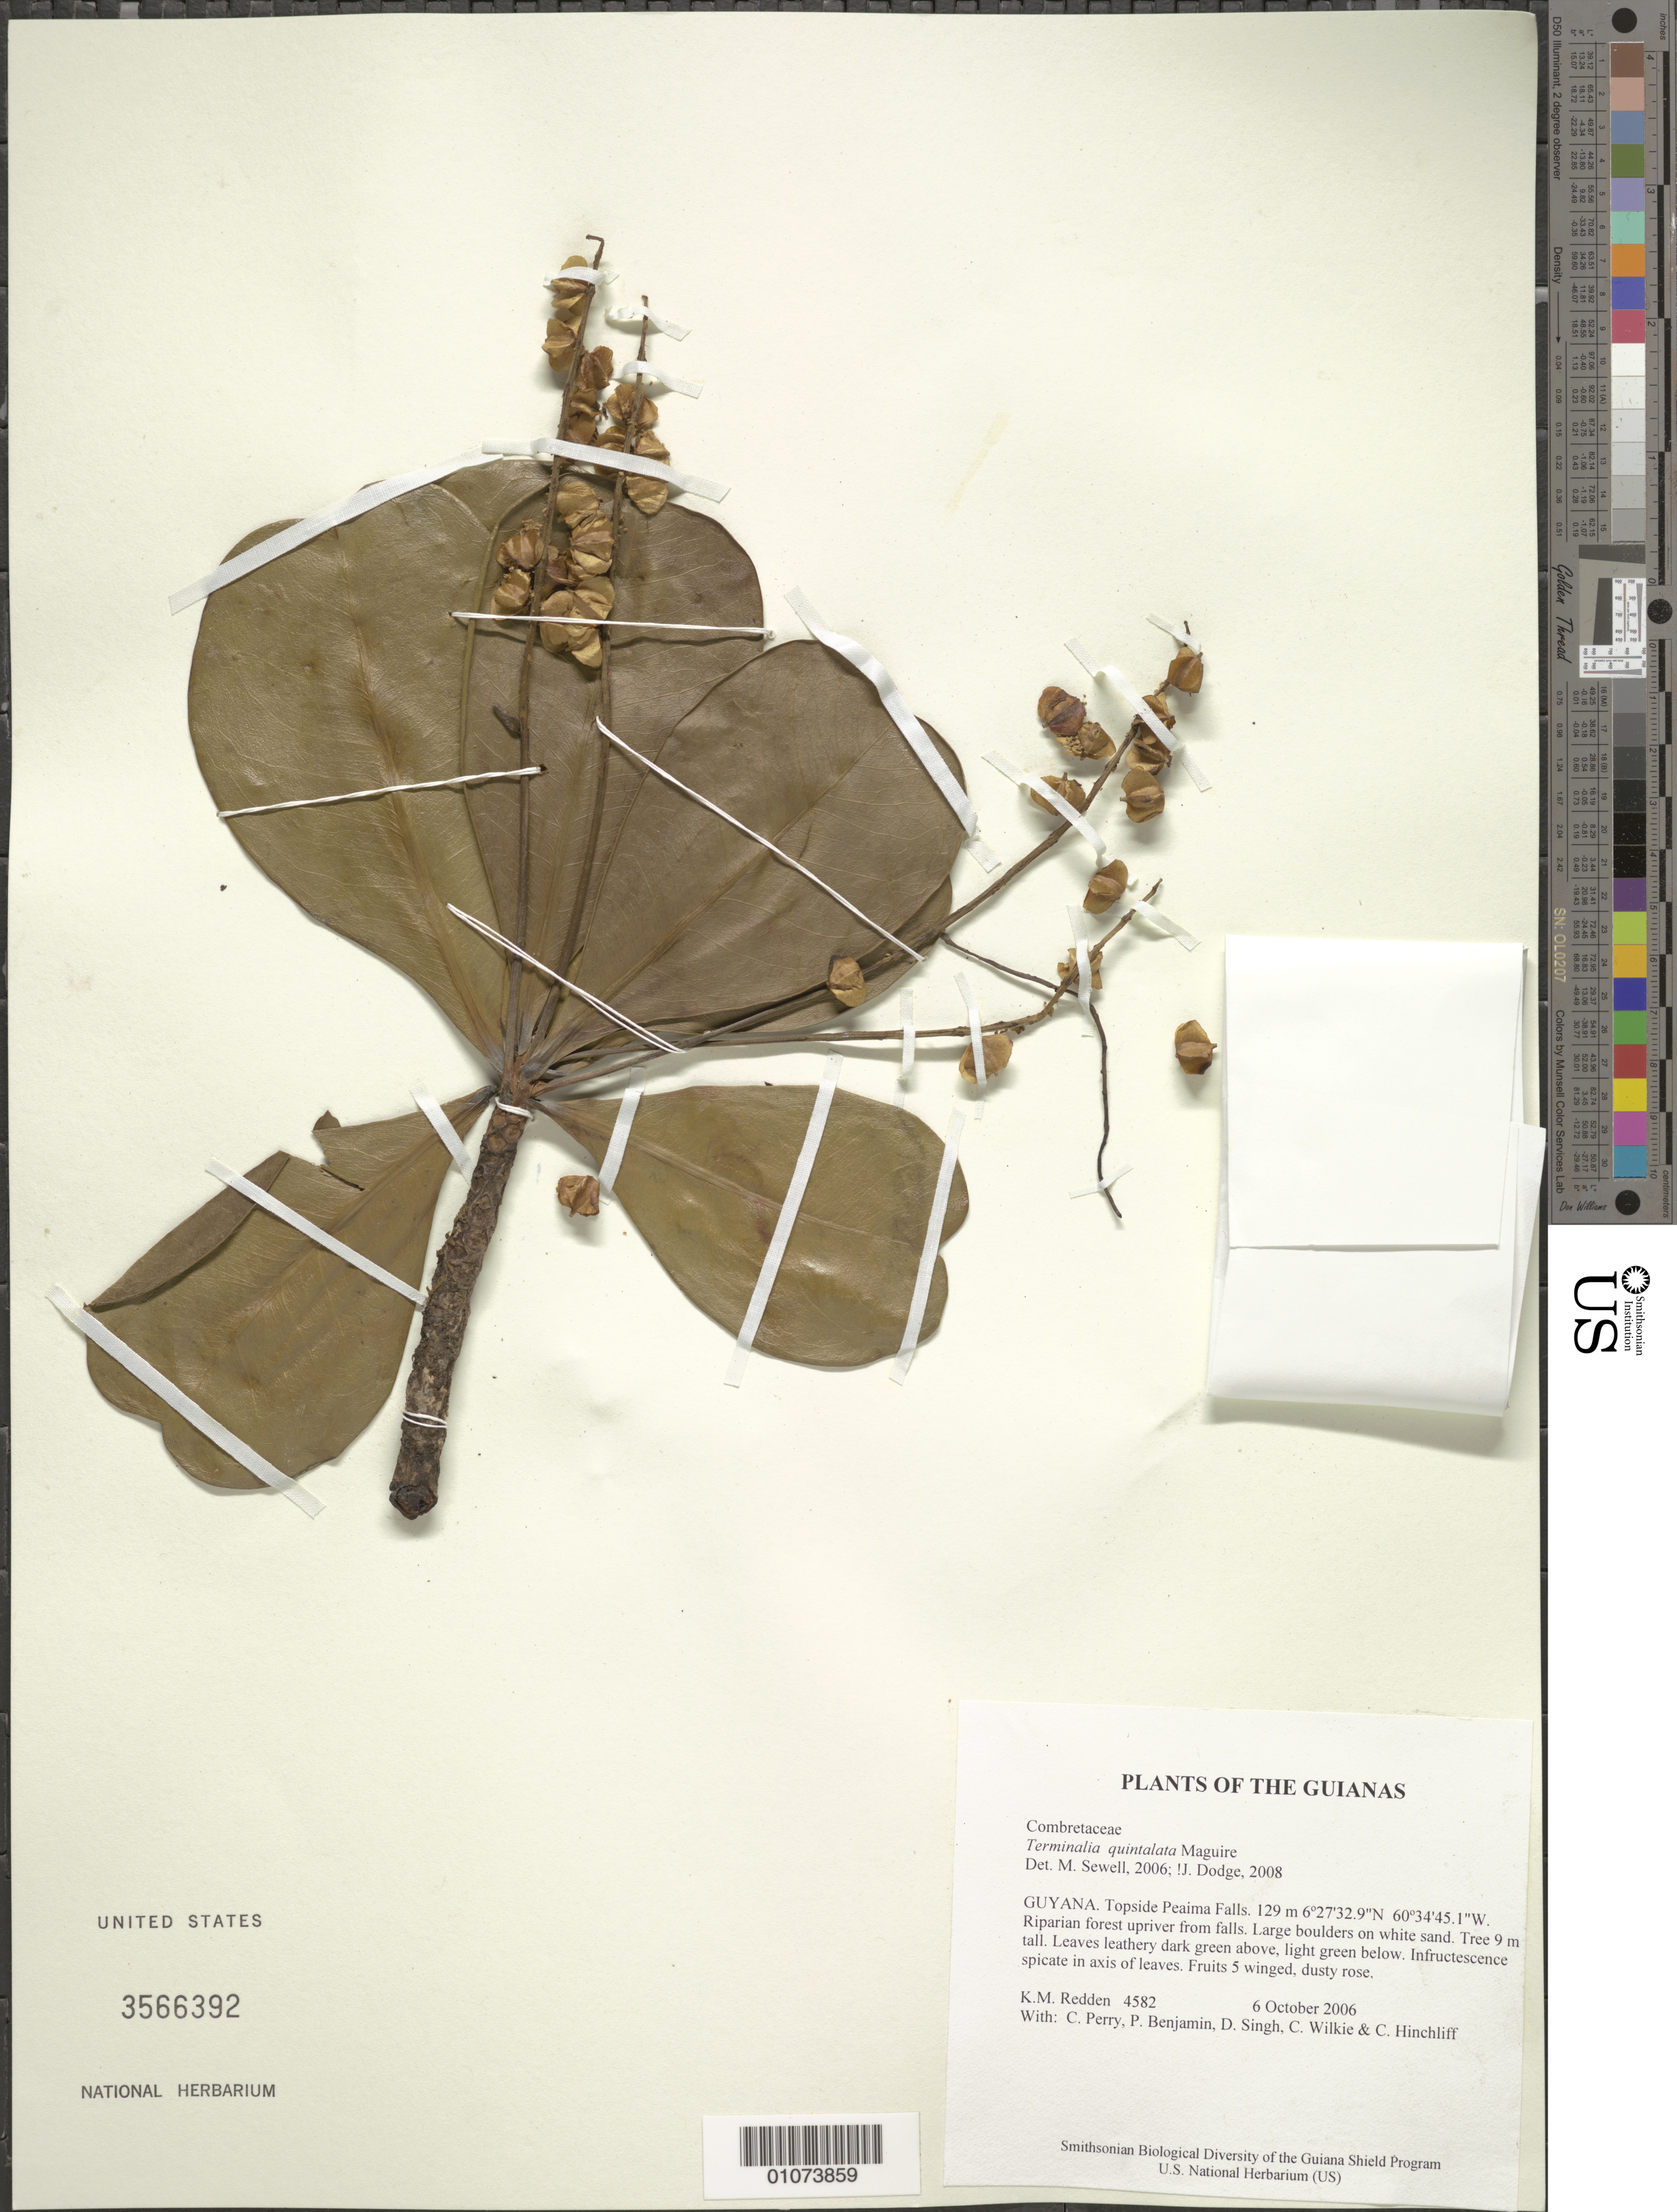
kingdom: Plantae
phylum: Tracheophyta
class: Magnoliopsida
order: Myrtales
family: Combretaceae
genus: Terminalia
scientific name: Terminalia quintalata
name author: Maguire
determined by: Dodge, J. E.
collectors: K. M. Redden, C. Perry, P. Benjamin, D. Singh, C. Wilkie & C. E. Hinchliff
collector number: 4582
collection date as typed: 6 October 2006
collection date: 2006-10-06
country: Guyana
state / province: Cuyuni-Mazaruni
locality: Topside Peaima Falls.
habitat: Riparian forest upriver from falls. Large boulders on white sand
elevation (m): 129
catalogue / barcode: US 3566392